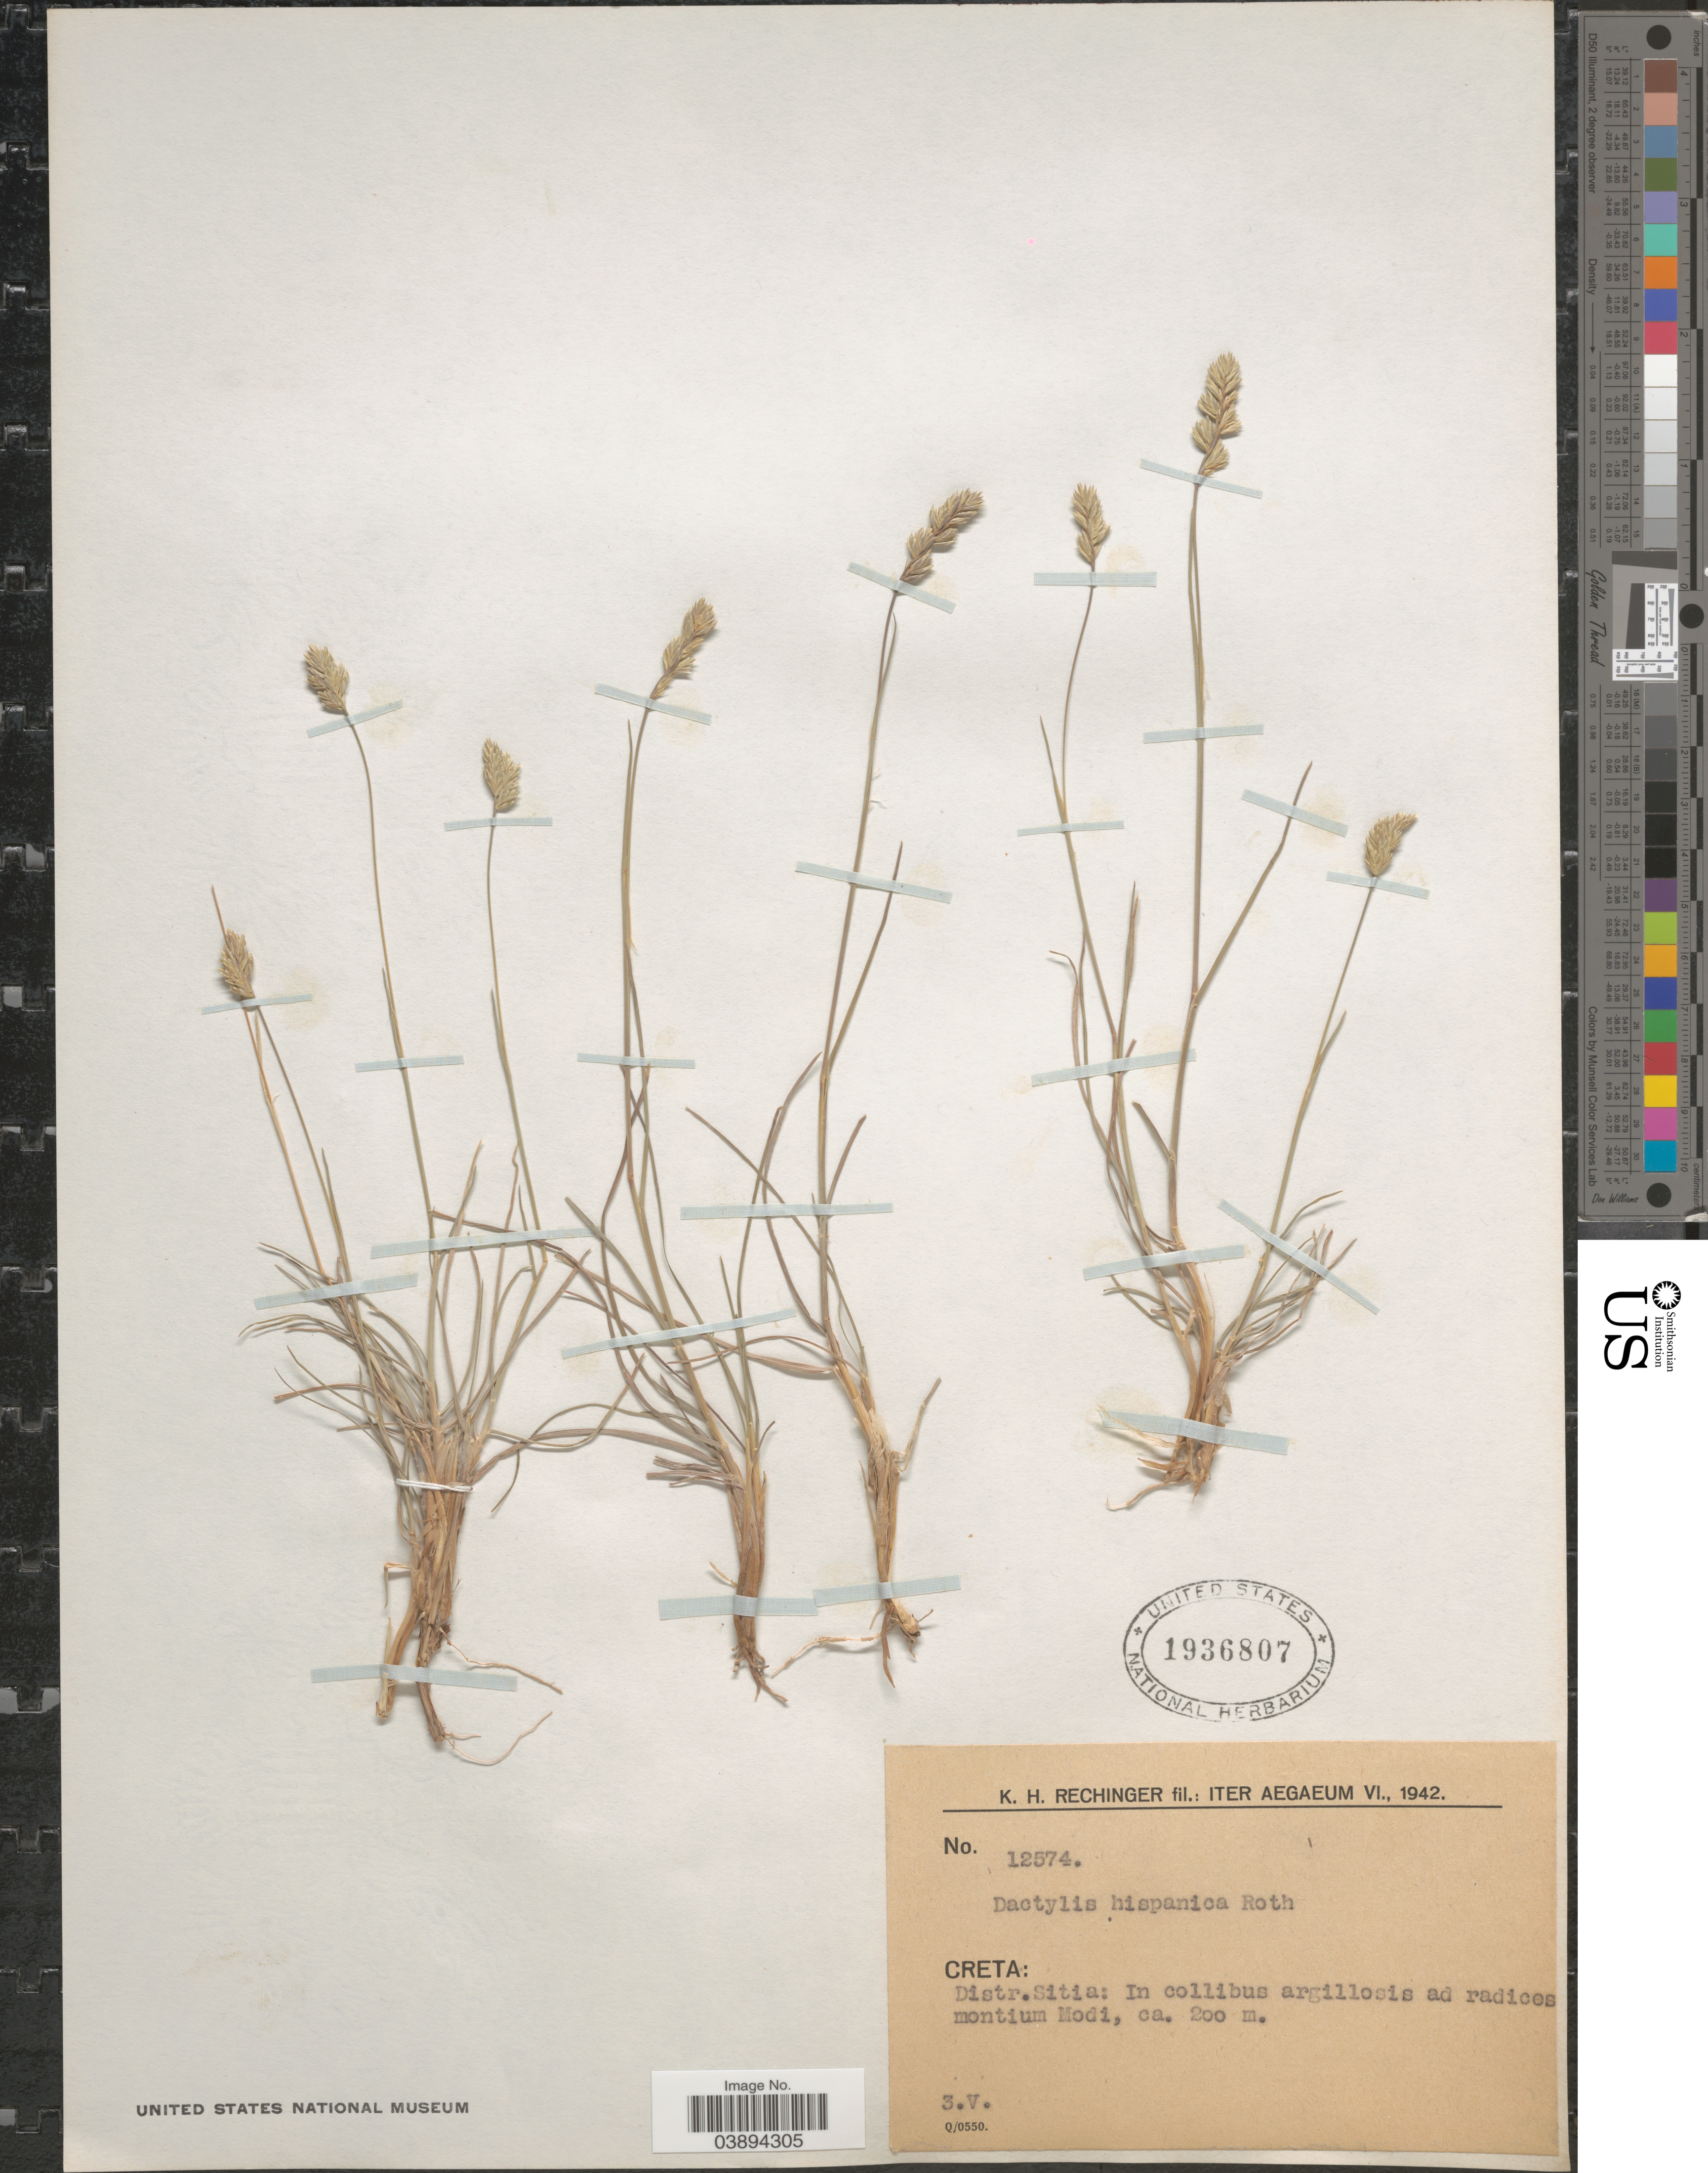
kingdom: Plantae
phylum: Tracheophyta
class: Liliopsida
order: Poales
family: Poaceae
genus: Dactylis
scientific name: Dactylis glomerata subsp. hispanica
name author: (Roth) Nyman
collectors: K. H. Rechinger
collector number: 12574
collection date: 1942-05-03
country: Greece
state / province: Crete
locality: Creta: Distr.Sitia: In collibus argillosis ad radices montium Modi.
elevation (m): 200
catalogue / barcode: US 1936807